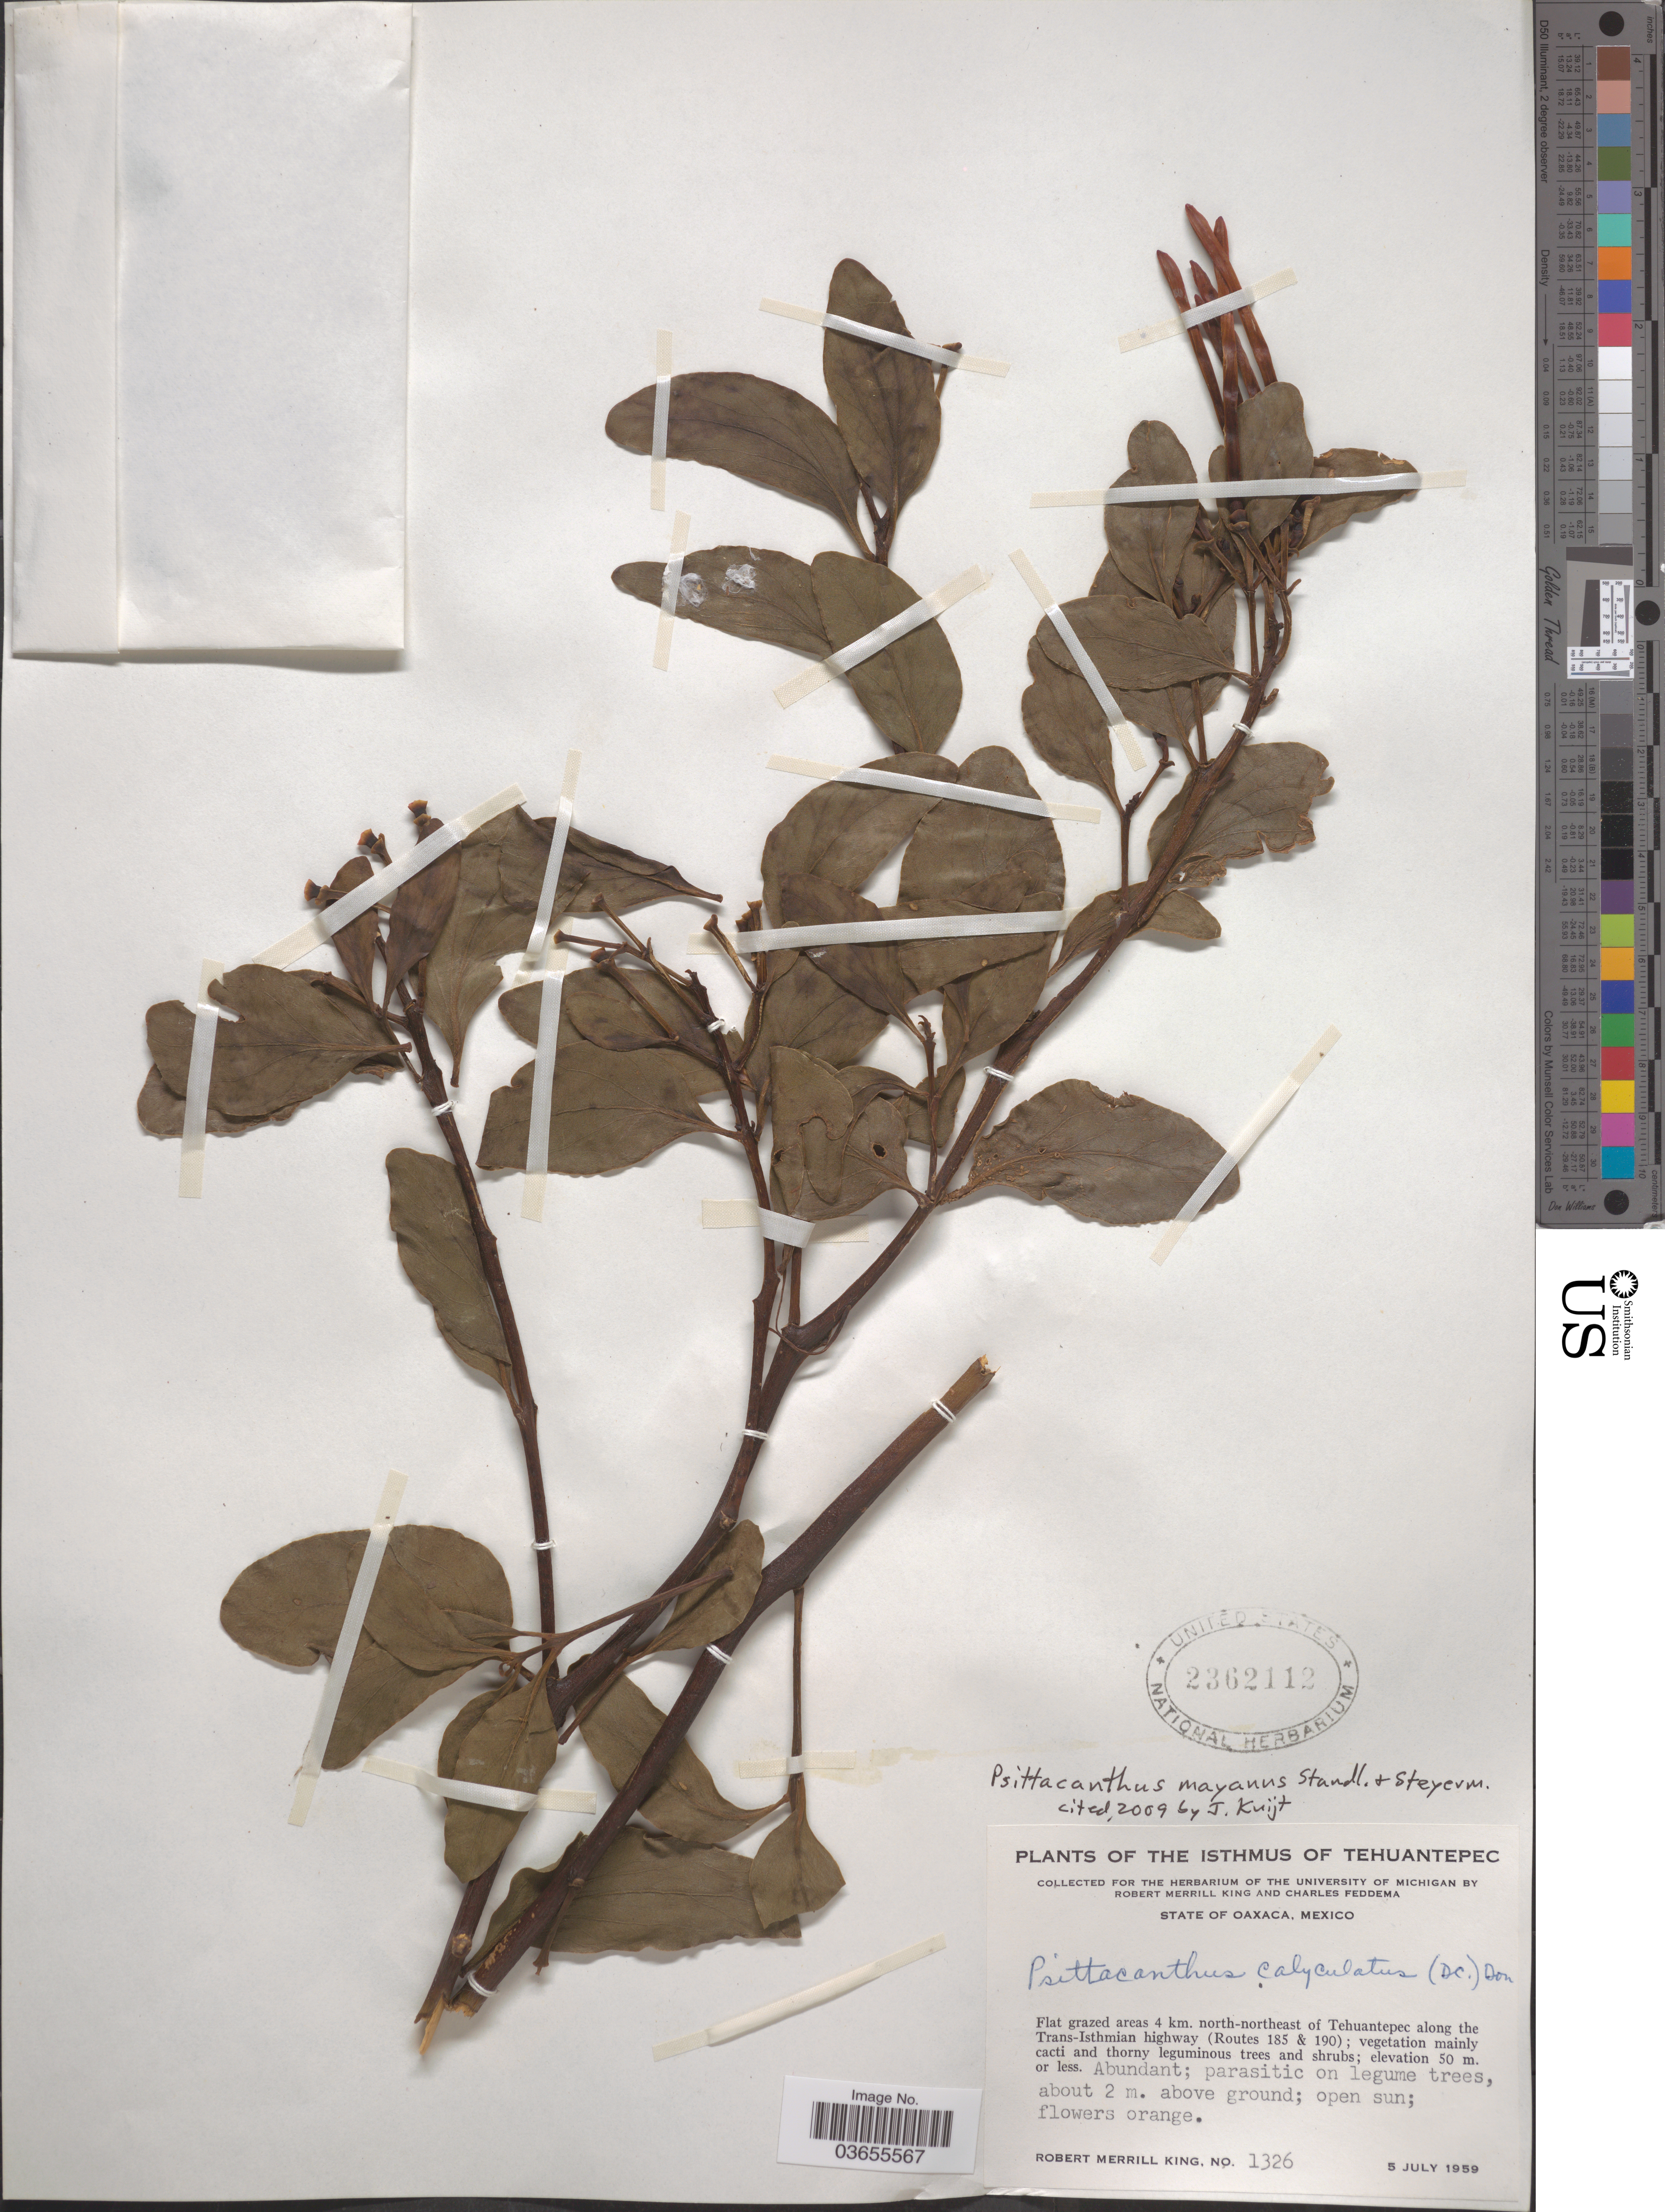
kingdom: Plantae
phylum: Tracheophyta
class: Magnoliopsida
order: Santalales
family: Loranthaceae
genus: Psittacanthus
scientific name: Psittacanthus mayanus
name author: Standl. & Steyerm.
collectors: R. M. King & C. Feddema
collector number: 1326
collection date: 1959-07-05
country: Mexico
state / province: Oaxaca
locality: Isthmus of Tehuantepec. Flat grazed areas 4 km. north-northeast of Tehuantepec along the Trans-Isthmian highway (Routes 185 & 190).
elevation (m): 50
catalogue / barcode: US 2362112